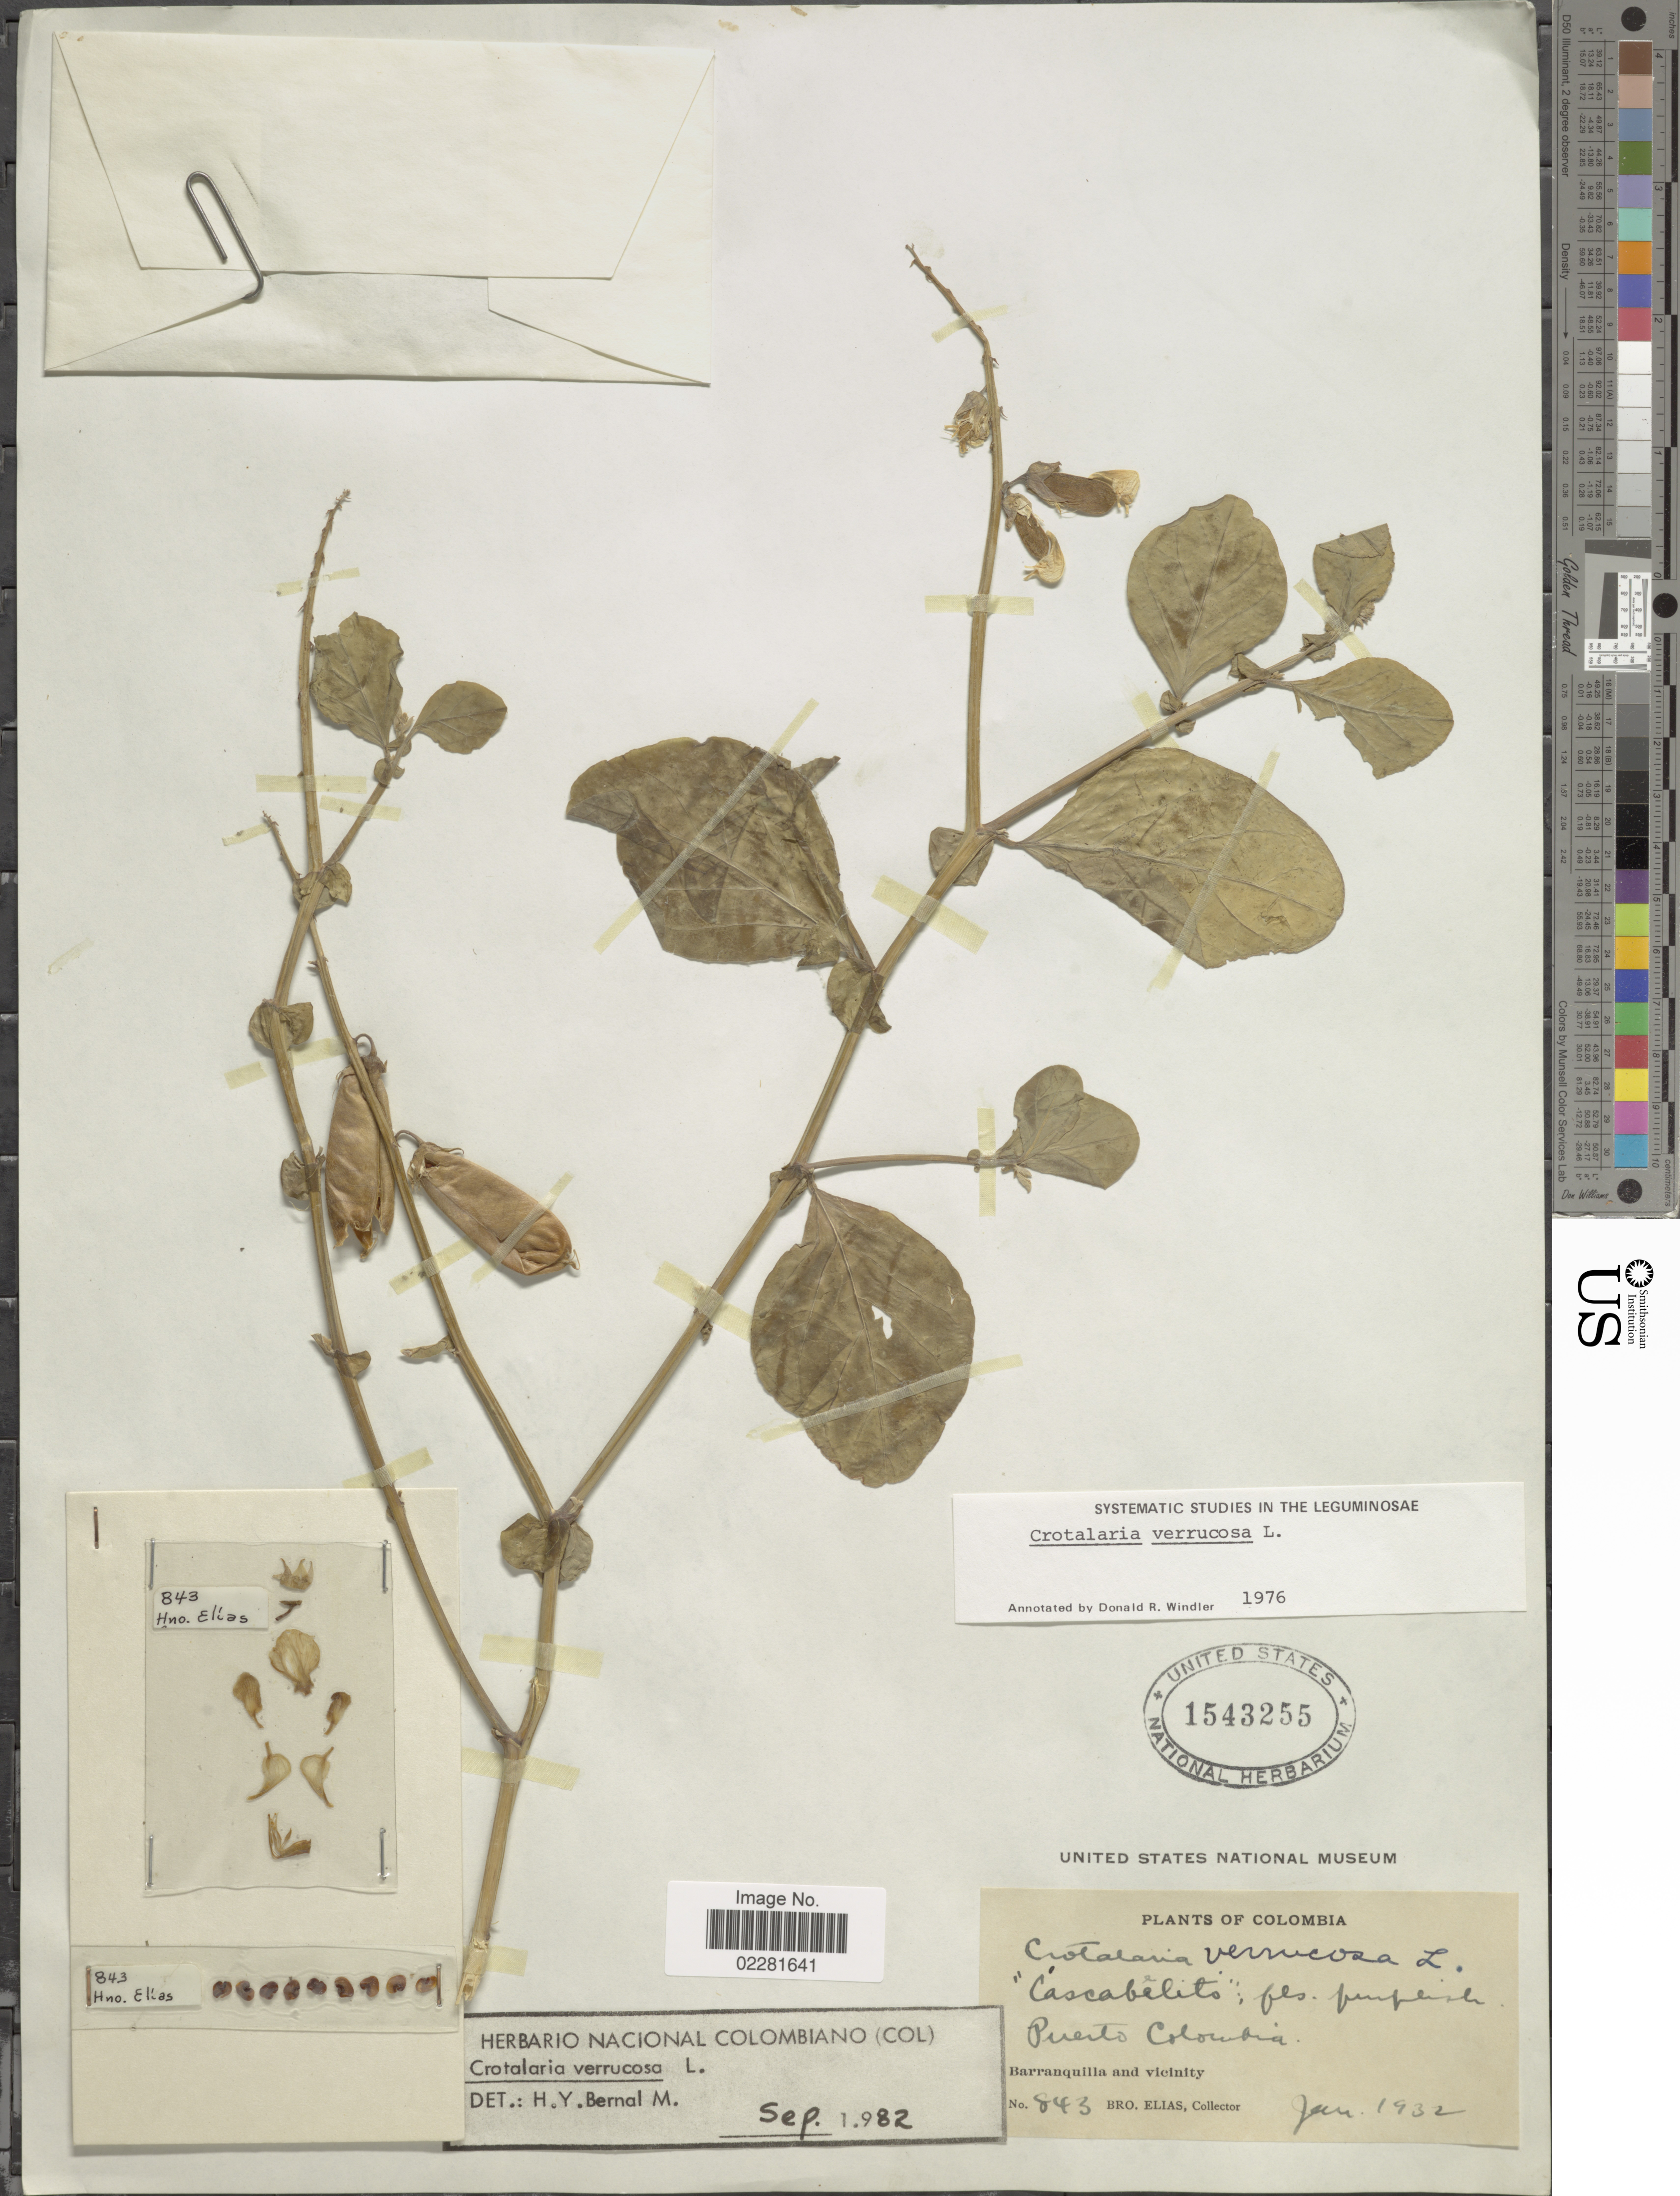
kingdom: Plantae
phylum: Tracheophyta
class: Magnoliopsida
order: Fabales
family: Fabaceae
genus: Crotalaria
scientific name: Crotalaria verrucosa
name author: L.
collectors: Bro. Elias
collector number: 843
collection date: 1932-01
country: Colombia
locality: Puerto Colombia, Barranquilla and vicinity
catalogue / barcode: US 1543255